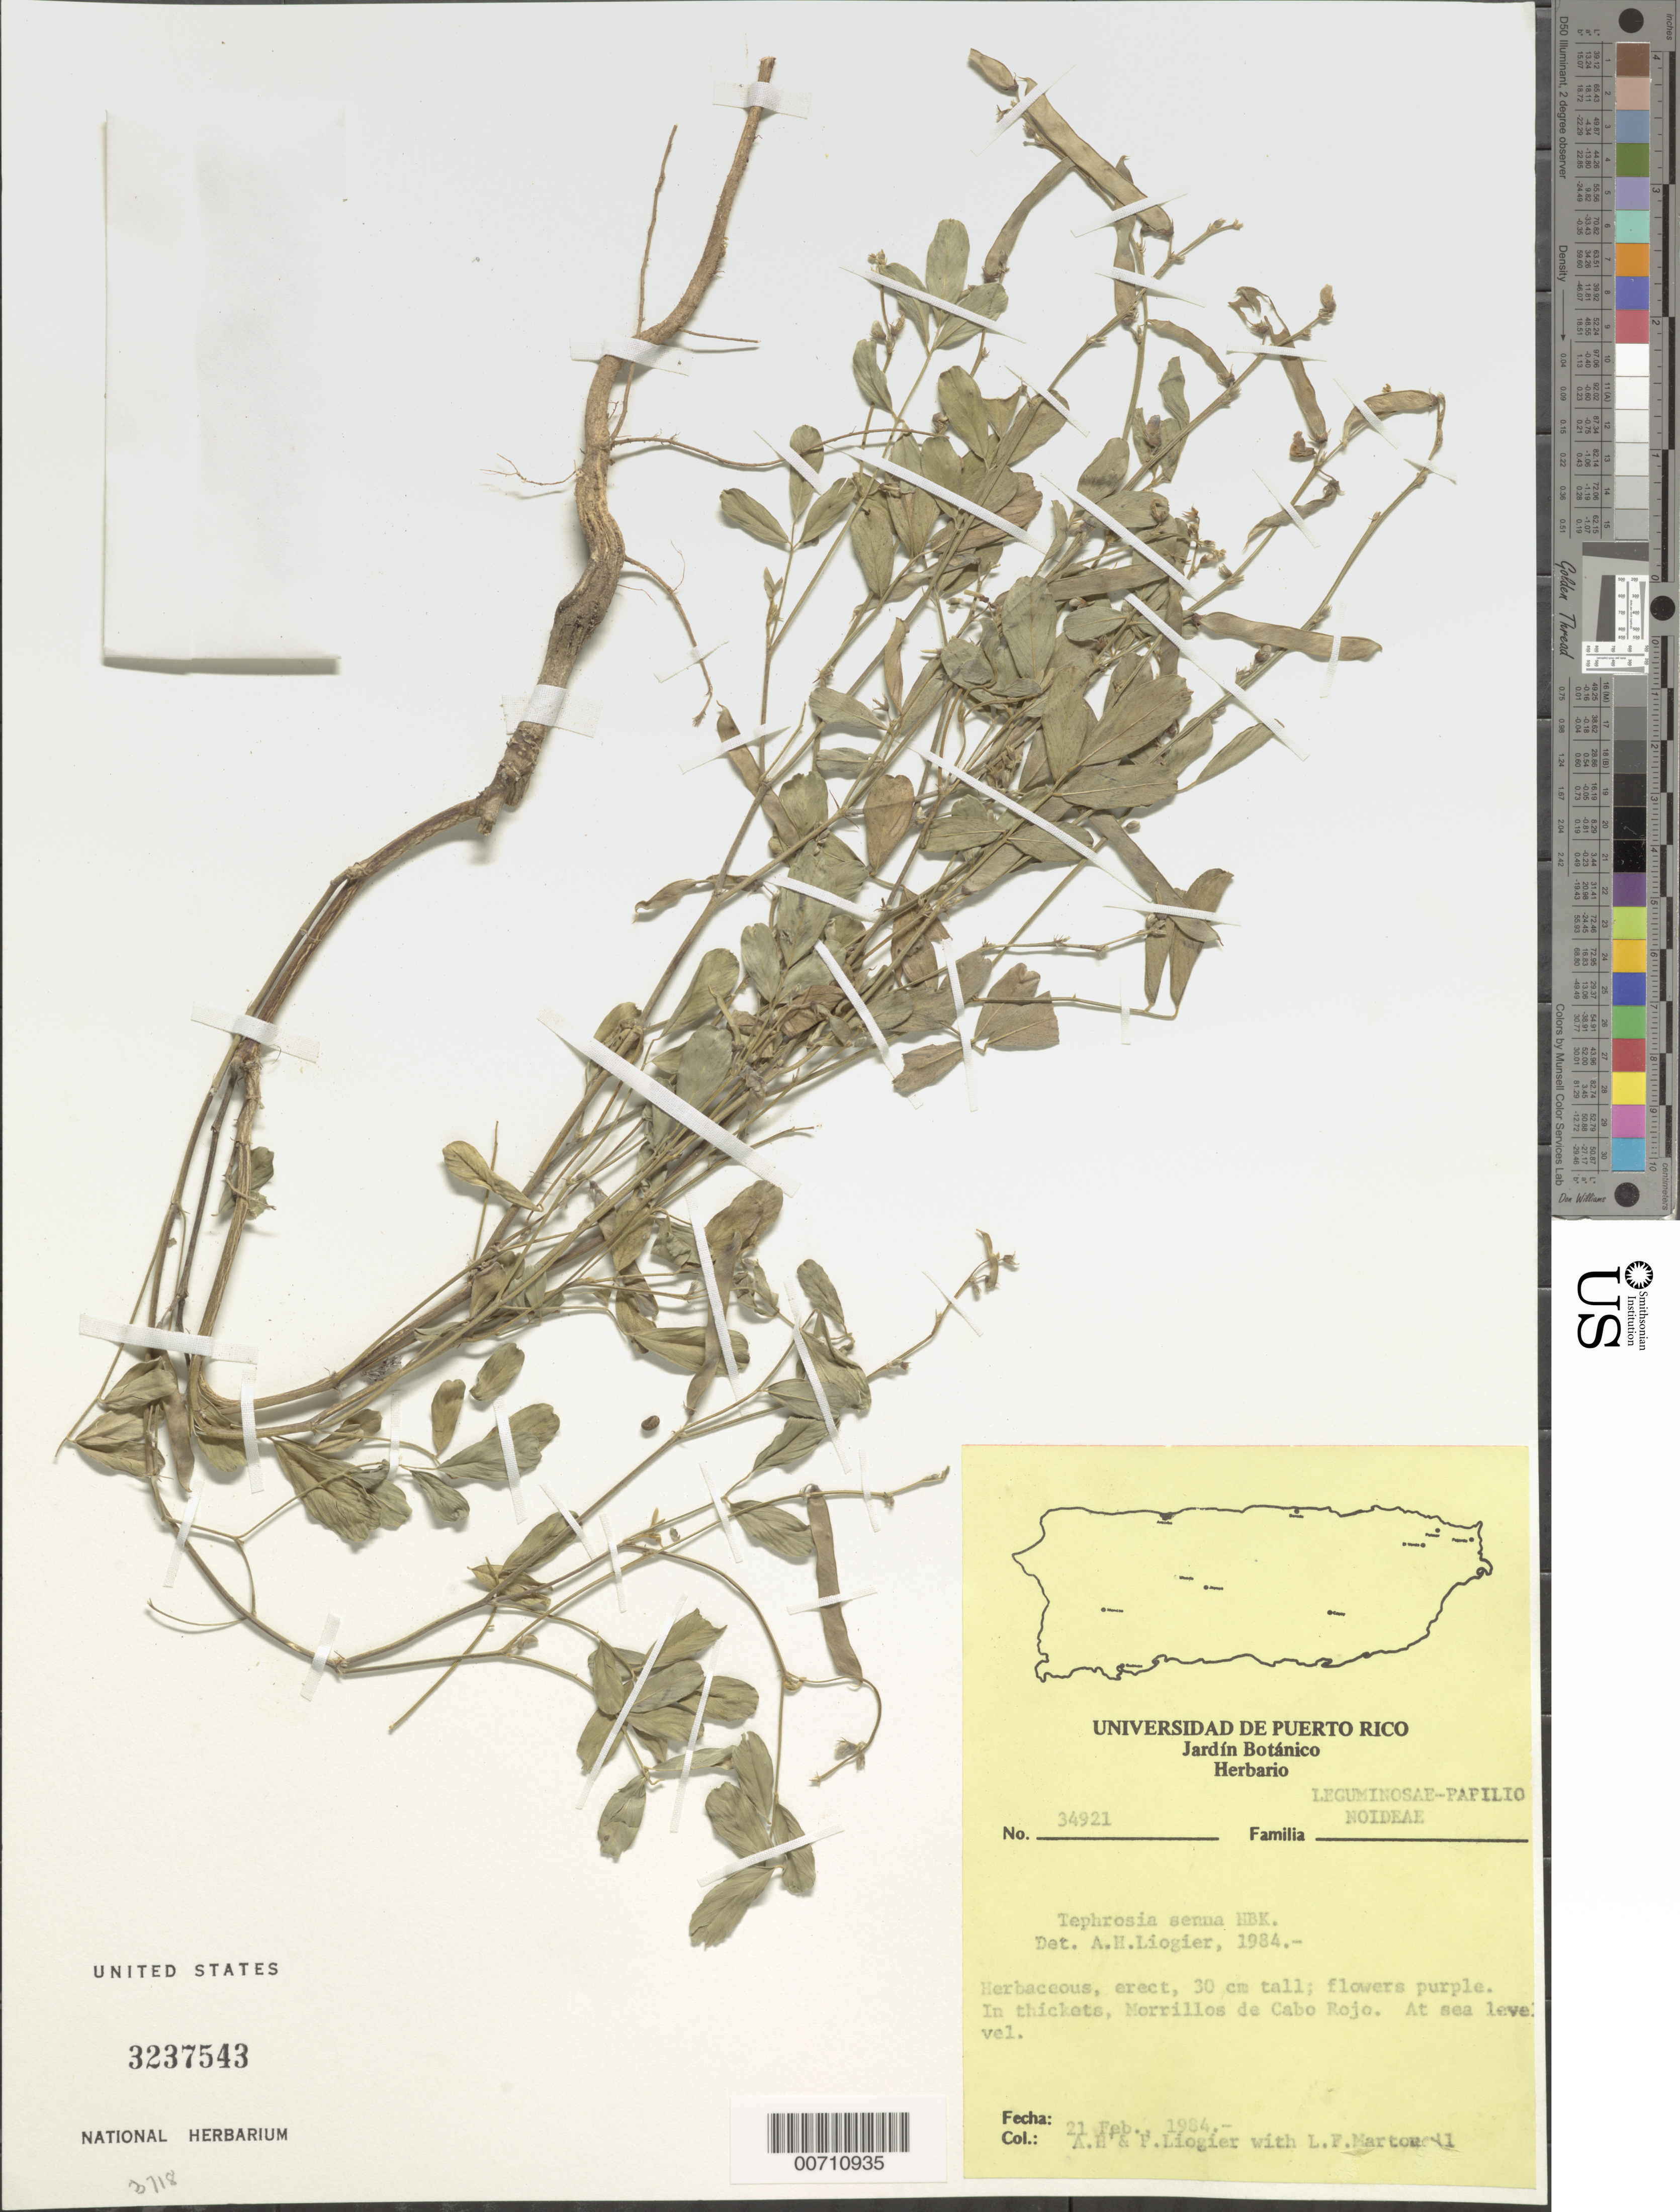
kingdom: Plantae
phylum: Tracheophyta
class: Magnoliopsida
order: Fabales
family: Fabaceae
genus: Tephrosia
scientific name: Tephrosia senna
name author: Kunth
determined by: Liogier, Alain H.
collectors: A. H. Liogier, M. P. Liogier & L. Martorell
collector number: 34921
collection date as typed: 21 Feb 1984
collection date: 1984-02-21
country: Puerto Rico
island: Greater Antilles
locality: Morrillos de Cabo Rojo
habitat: In thickets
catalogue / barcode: US 3237543